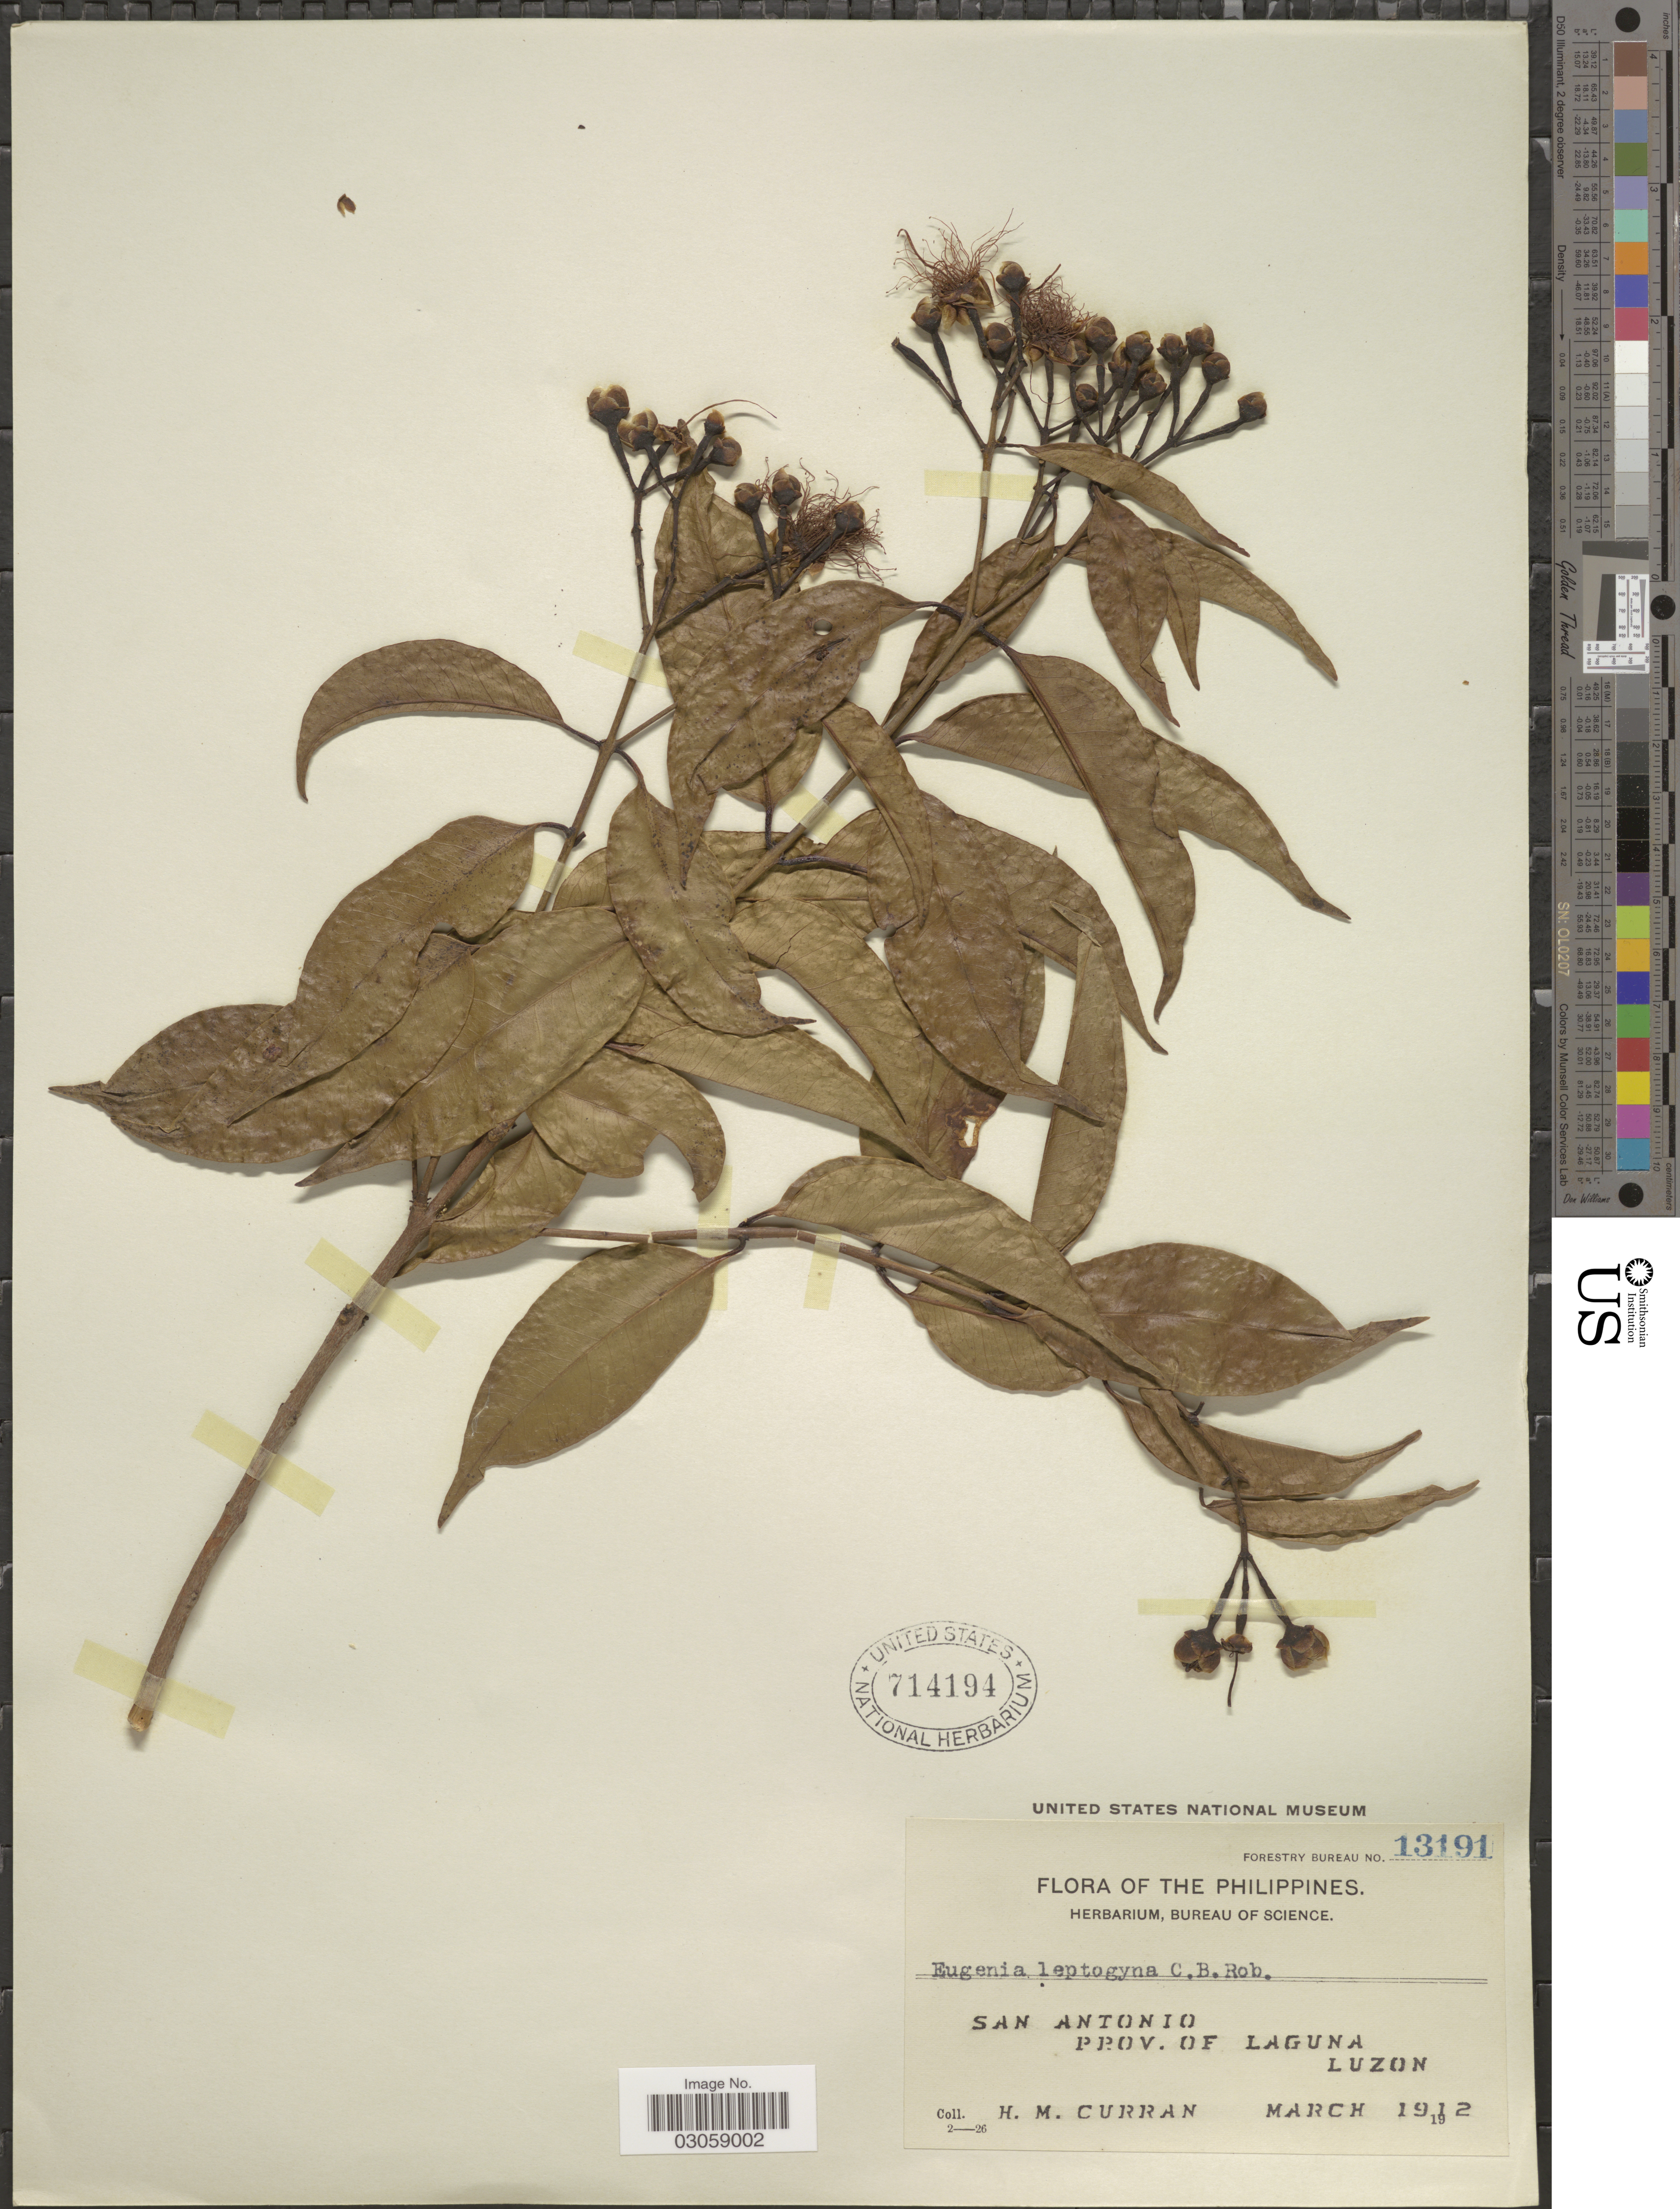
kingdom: Plantae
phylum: Tracheophyta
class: Magnoliopsida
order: Myrtales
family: Myrtaceae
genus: Syzygium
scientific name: Syzygium glabratum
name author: (DC.) Veldkamp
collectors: H. M. Curran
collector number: Forestry Bureau 13191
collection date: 1912-03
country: Philippines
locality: San Antonio, Prov. of Laguna, Luzon.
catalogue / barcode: US 714194